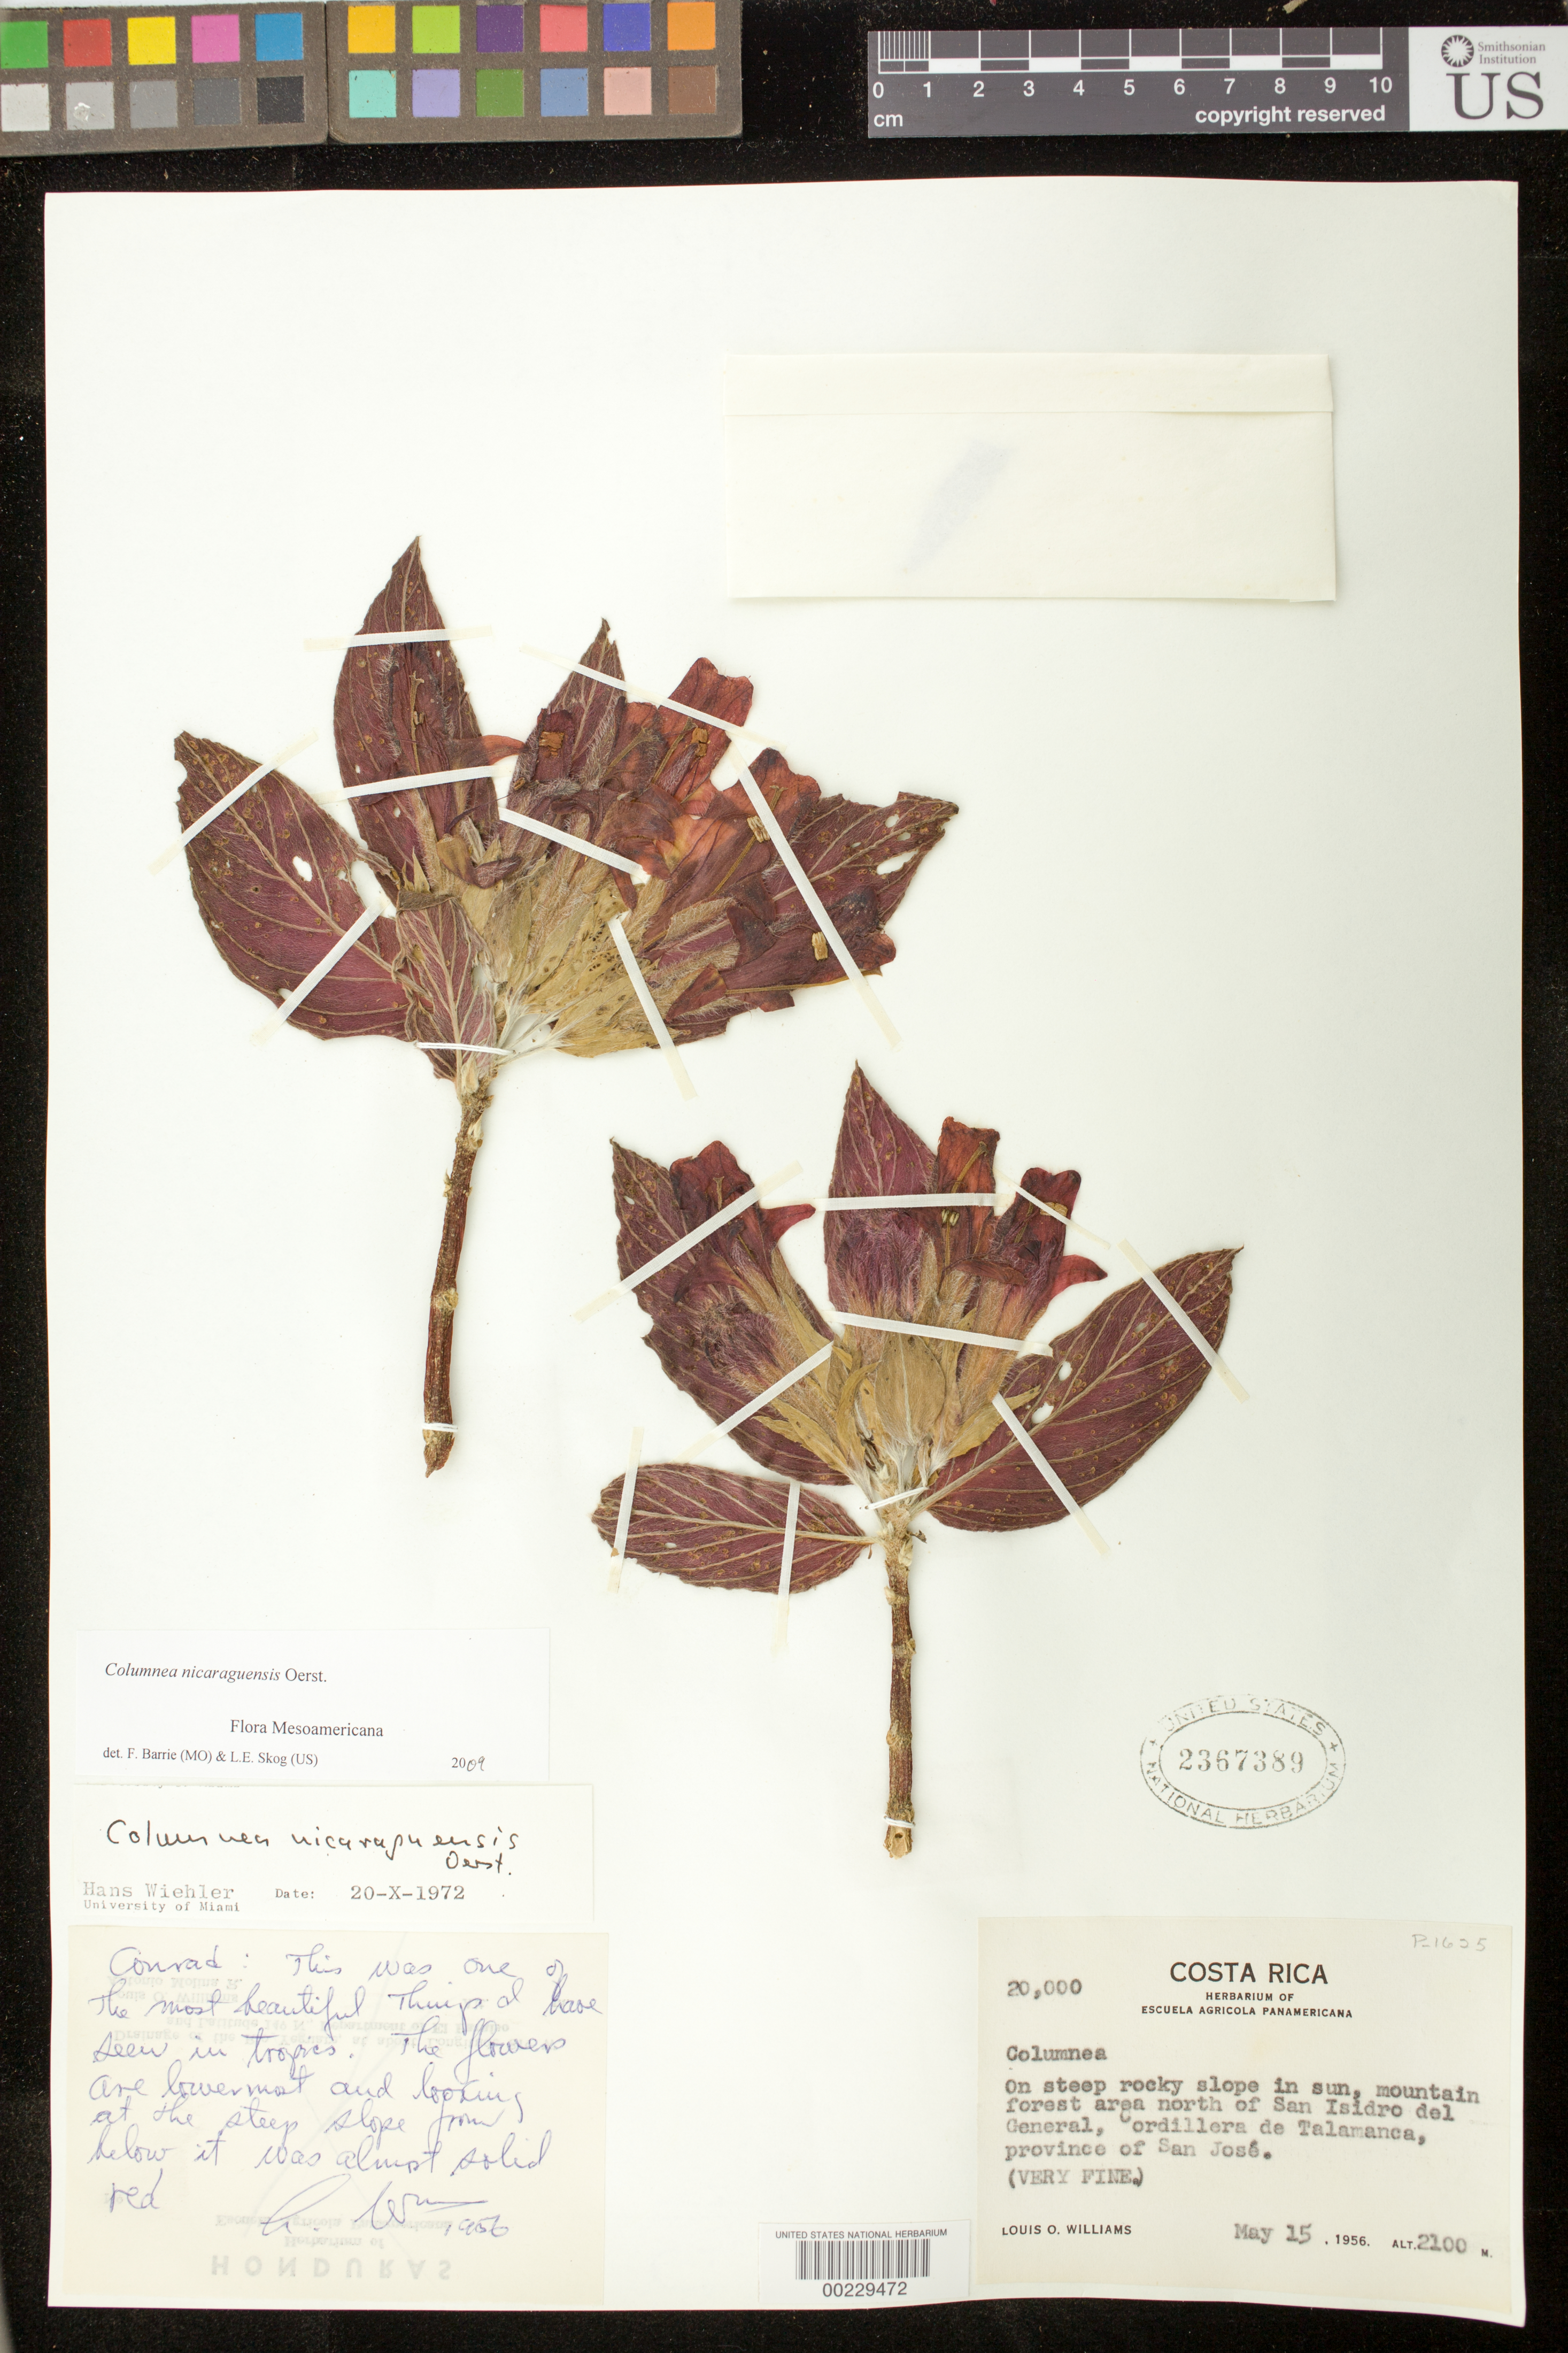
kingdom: Plantae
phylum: Tracheophyta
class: Magnoliopsida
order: Lamiales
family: Gesneriaceae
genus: Columnea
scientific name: Columnea nicaraguensis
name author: Oerst.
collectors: L. O. Williams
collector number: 20000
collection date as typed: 15 May 1956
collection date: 1956-05-15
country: Costa Rica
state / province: San José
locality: N of San Isidro del General, Cordillera de Talamanca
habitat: On steep rocky slope in sun, mountain forest area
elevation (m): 2100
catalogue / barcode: US 2367389